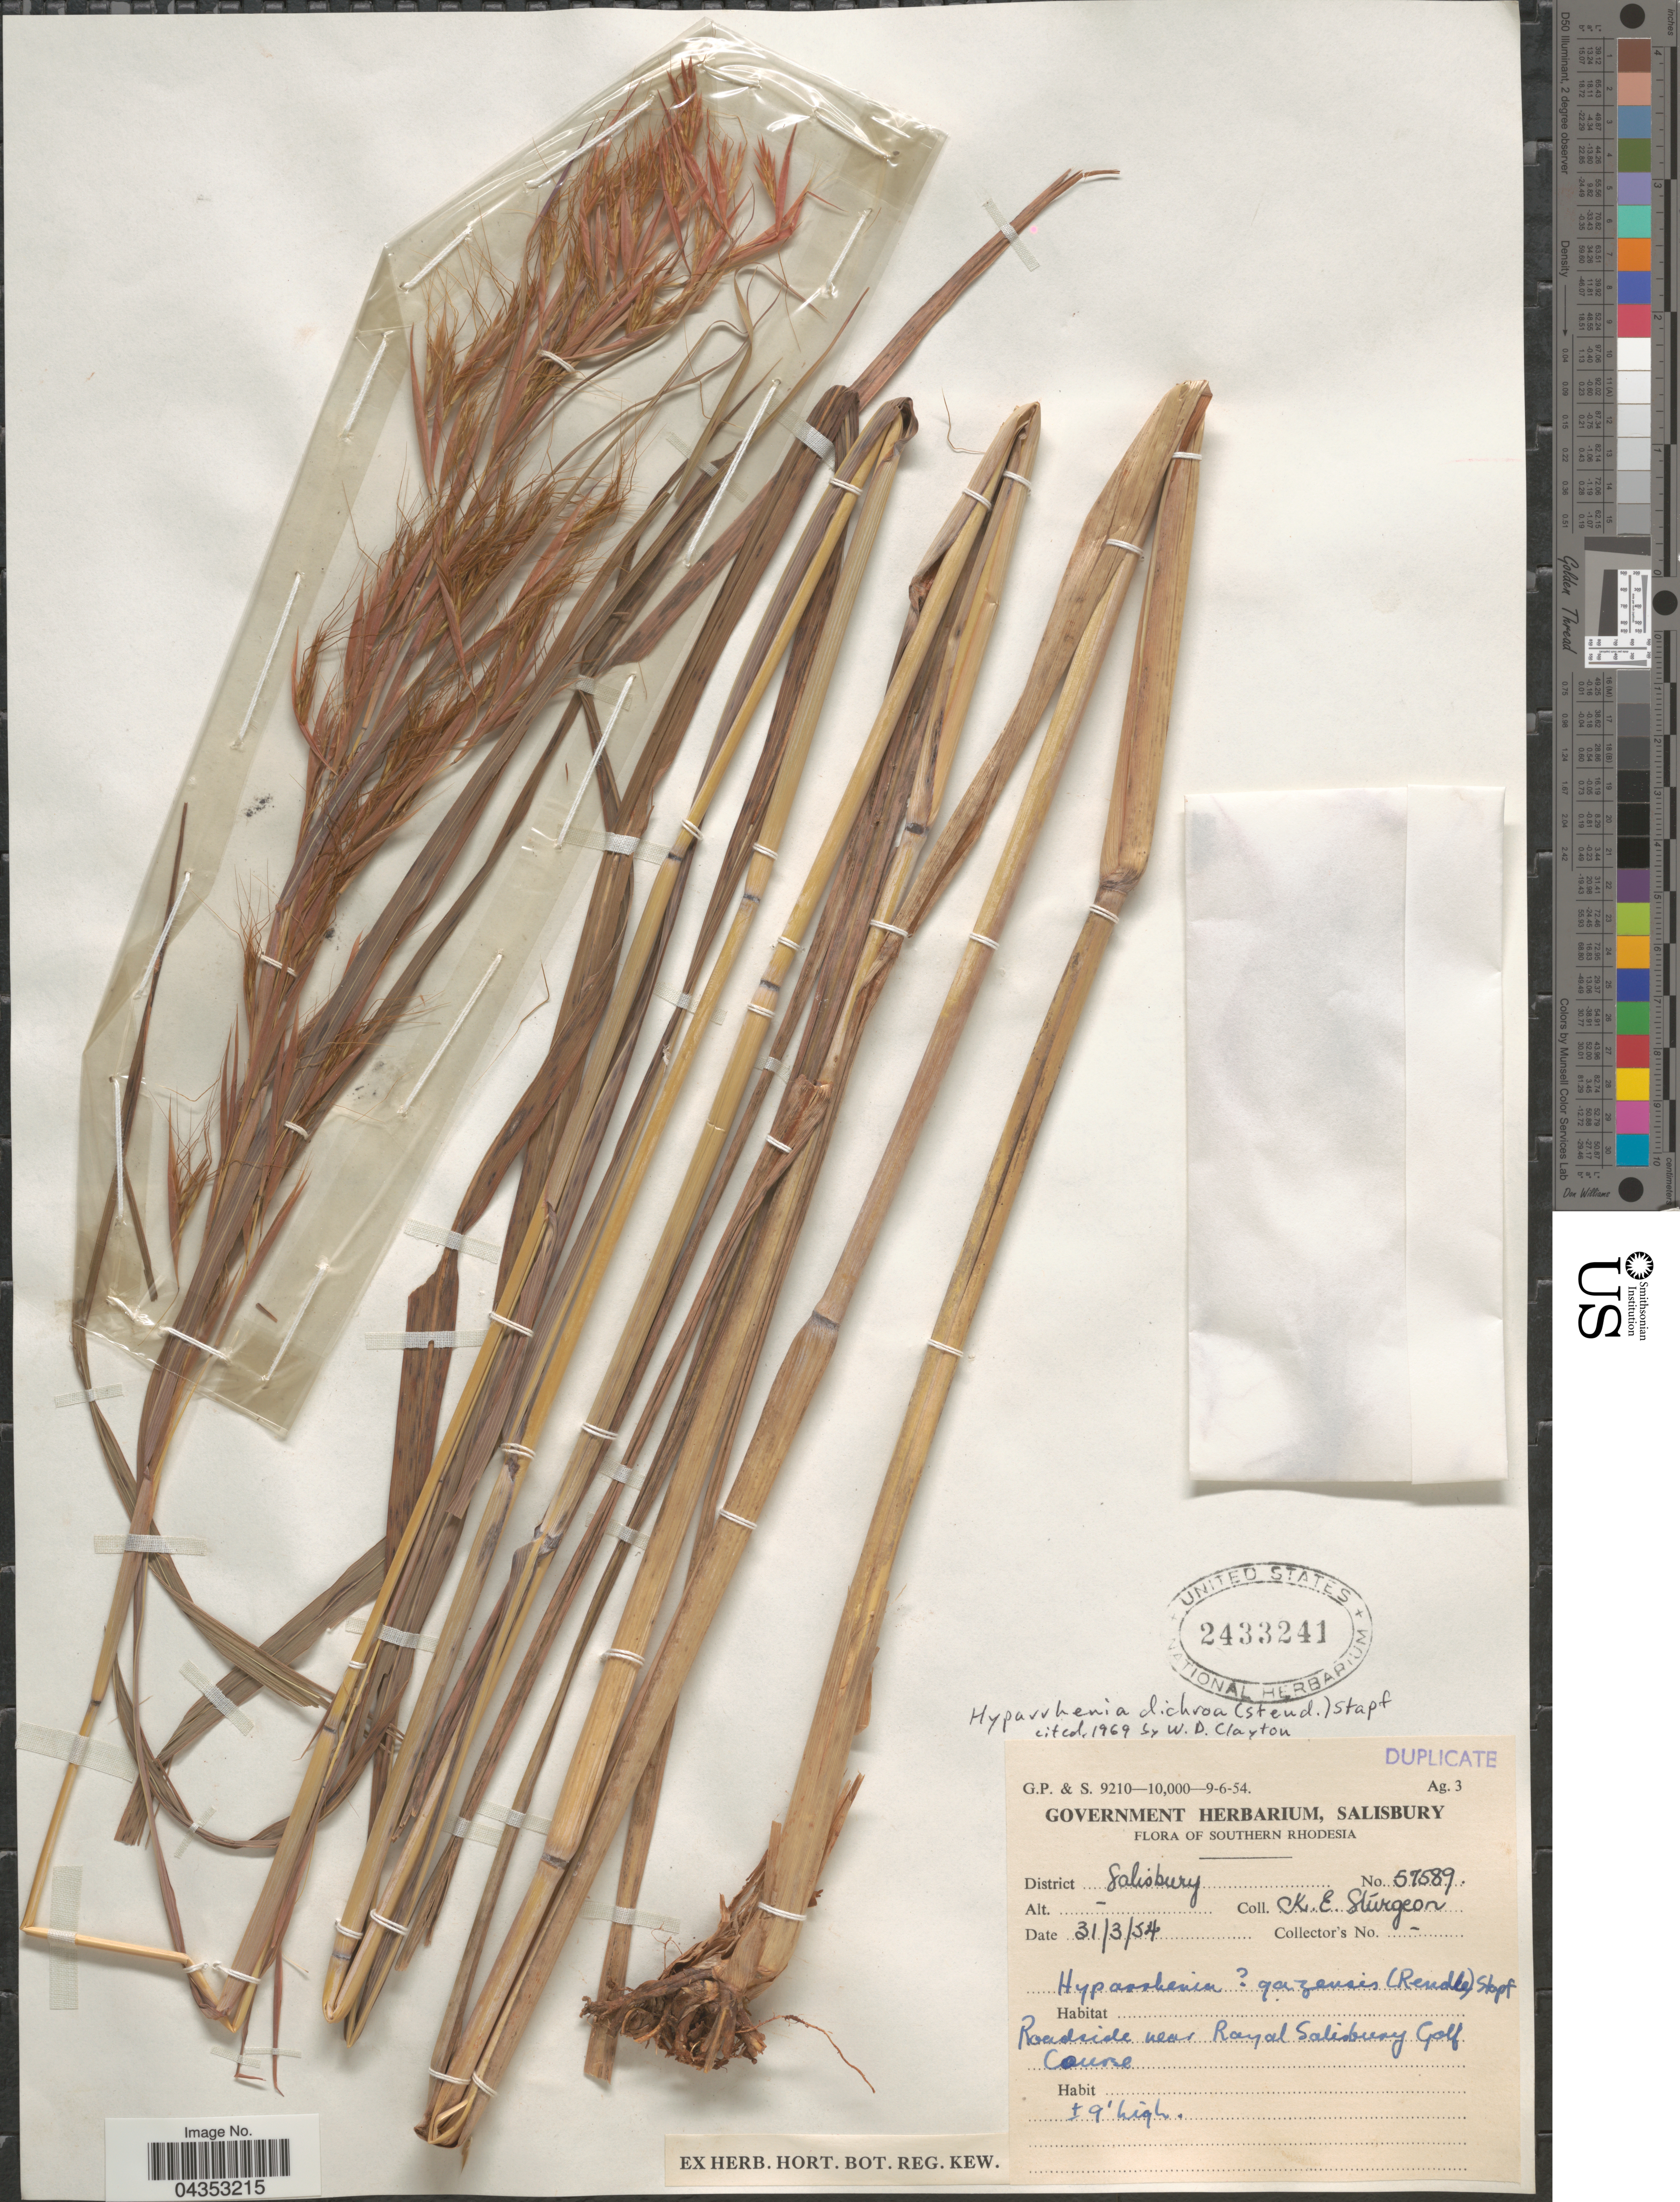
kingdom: Plantae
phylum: Tracheophyta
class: Liliopsida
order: Poales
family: Poaceae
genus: Hyparrhenia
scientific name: Hyparrhenia dichroa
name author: (Steud.) Stapf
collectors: K. Sturgeon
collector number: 57589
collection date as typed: Transcribed d/m/y: 31/3/54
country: Zimbabwe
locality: Southern Rhodesia. District Salisbury. Roadside near Royal Salisbury Golf Course.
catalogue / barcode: US 2433241